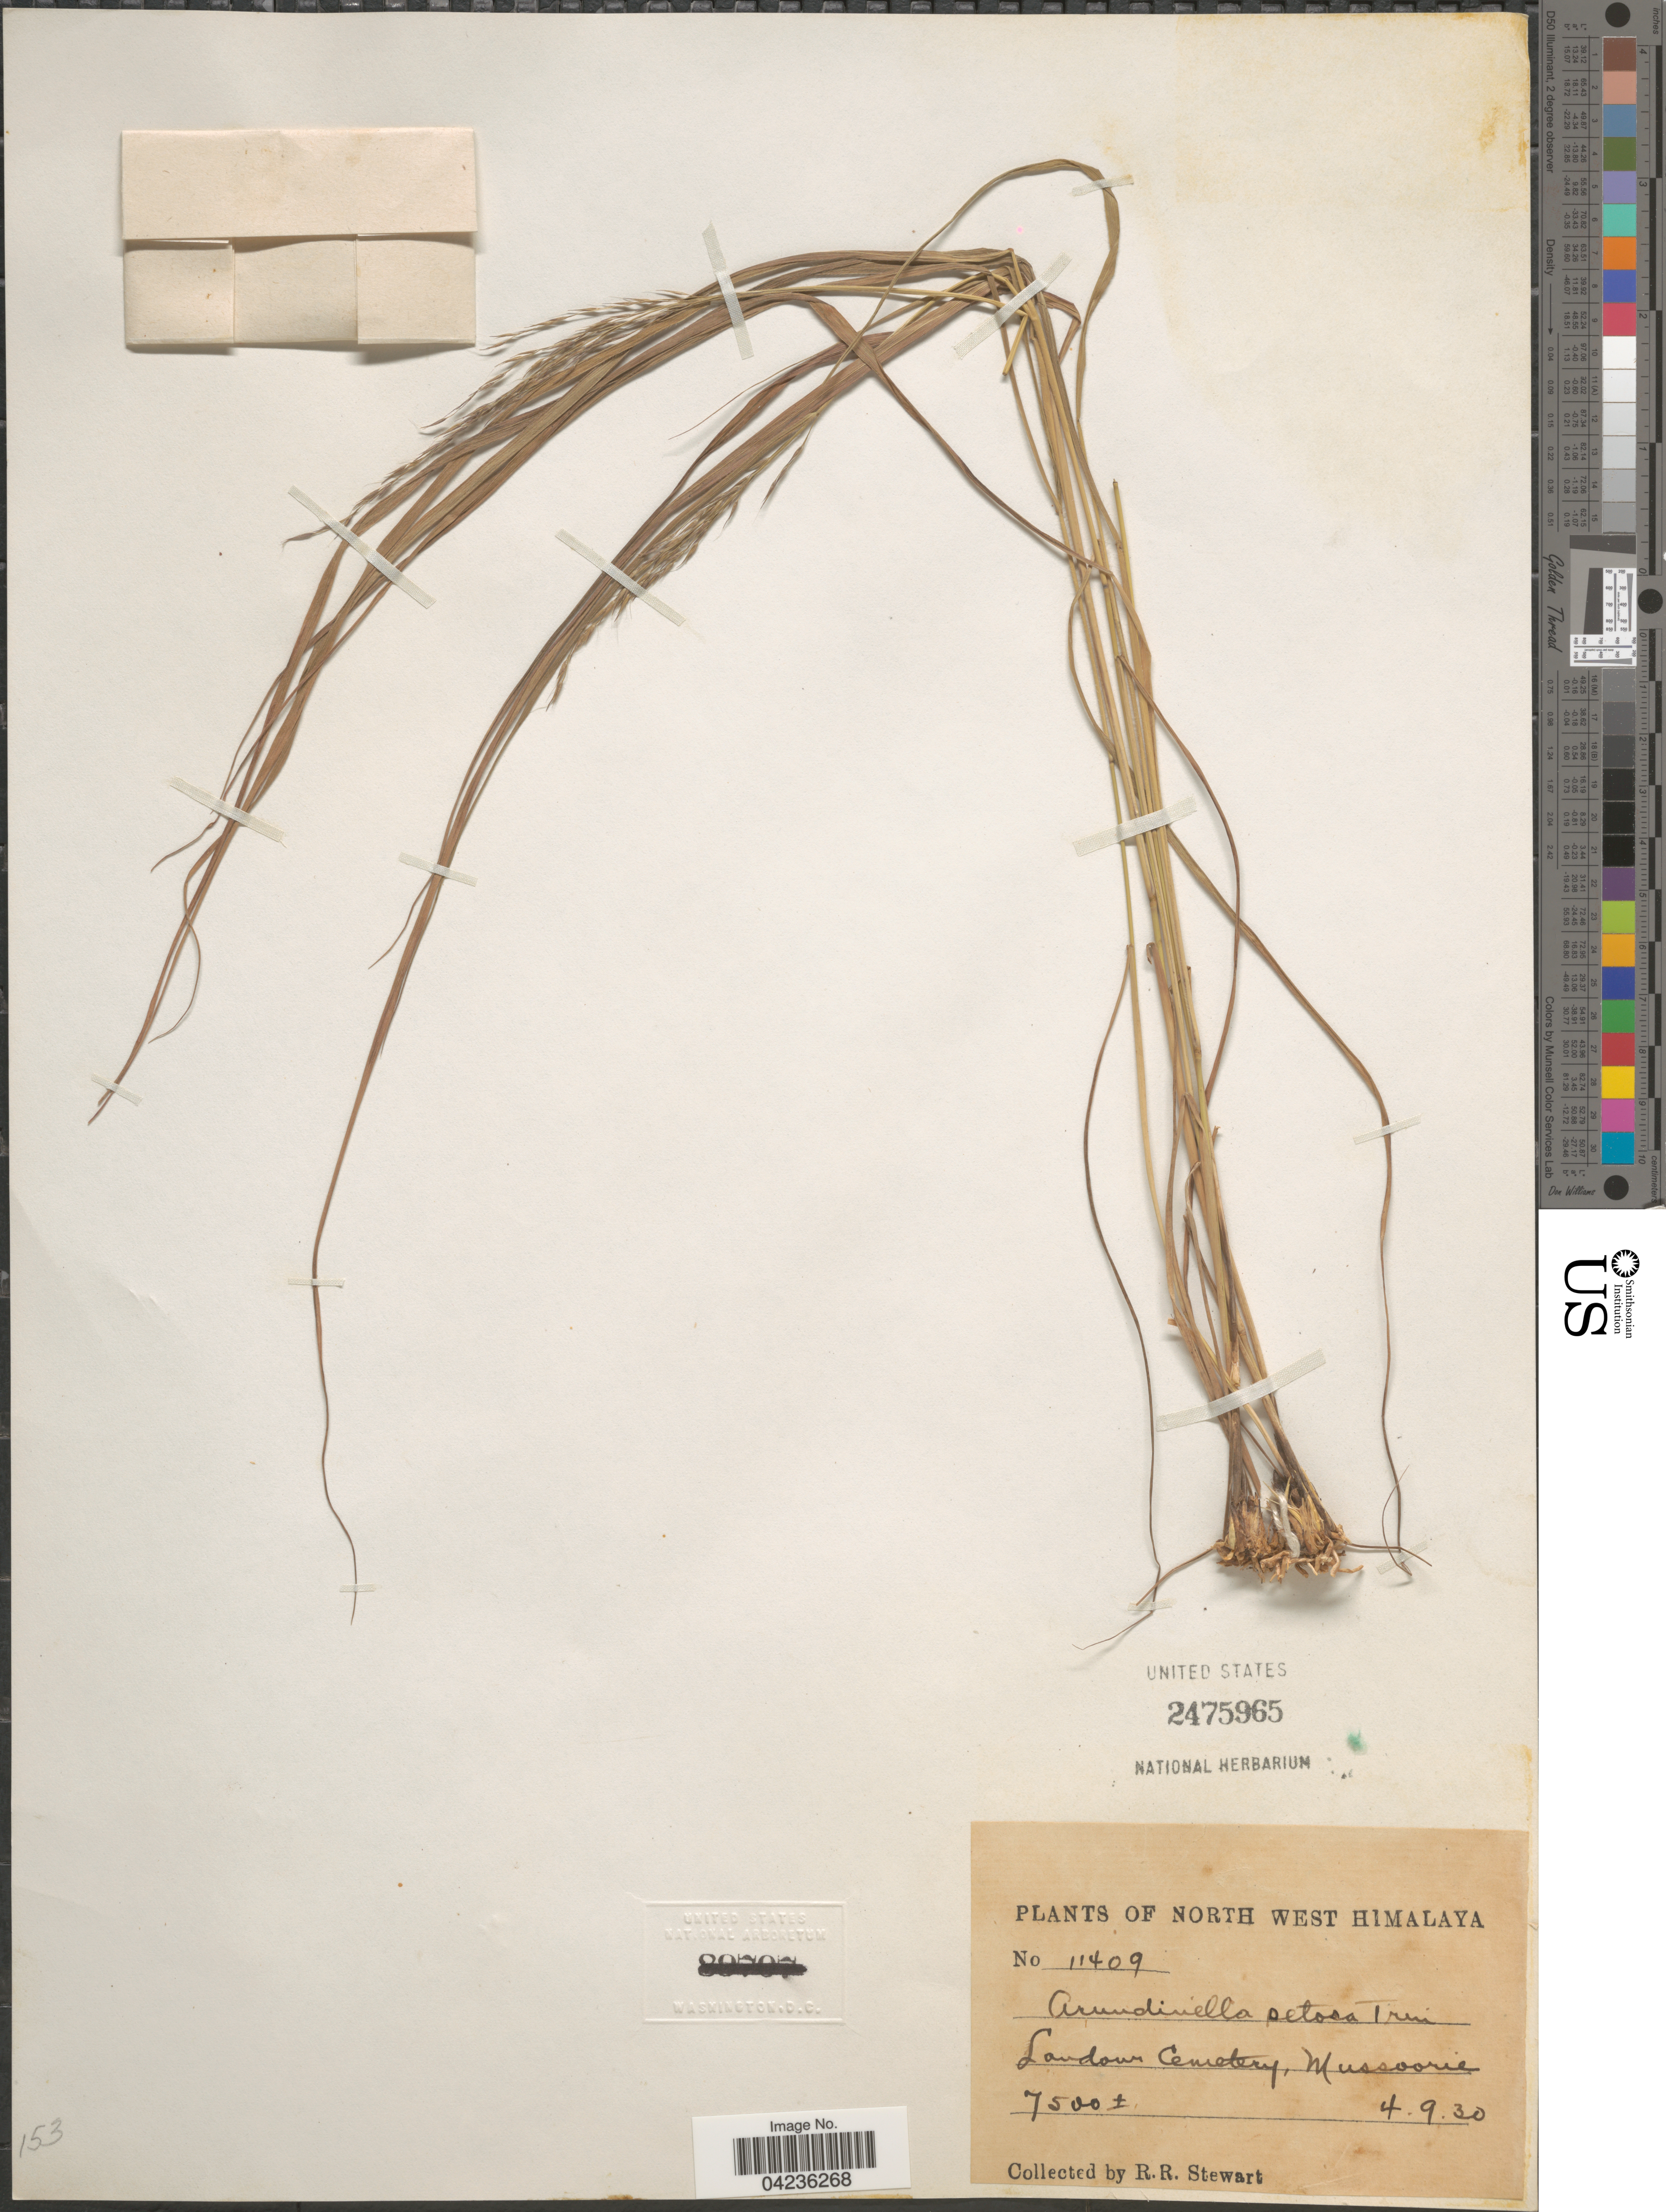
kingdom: Plantae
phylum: Tracheophyta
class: Liliopsida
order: Poales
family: Poaceae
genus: Arundinella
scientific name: Arundinella setosa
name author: Trin.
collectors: R. Stewart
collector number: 11409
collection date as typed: Transcribed d/m/y: 4/9/30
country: India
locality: North West Himalaya. Landon Cemetery, Mussoorie.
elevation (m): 2286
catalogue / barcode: US 2475965